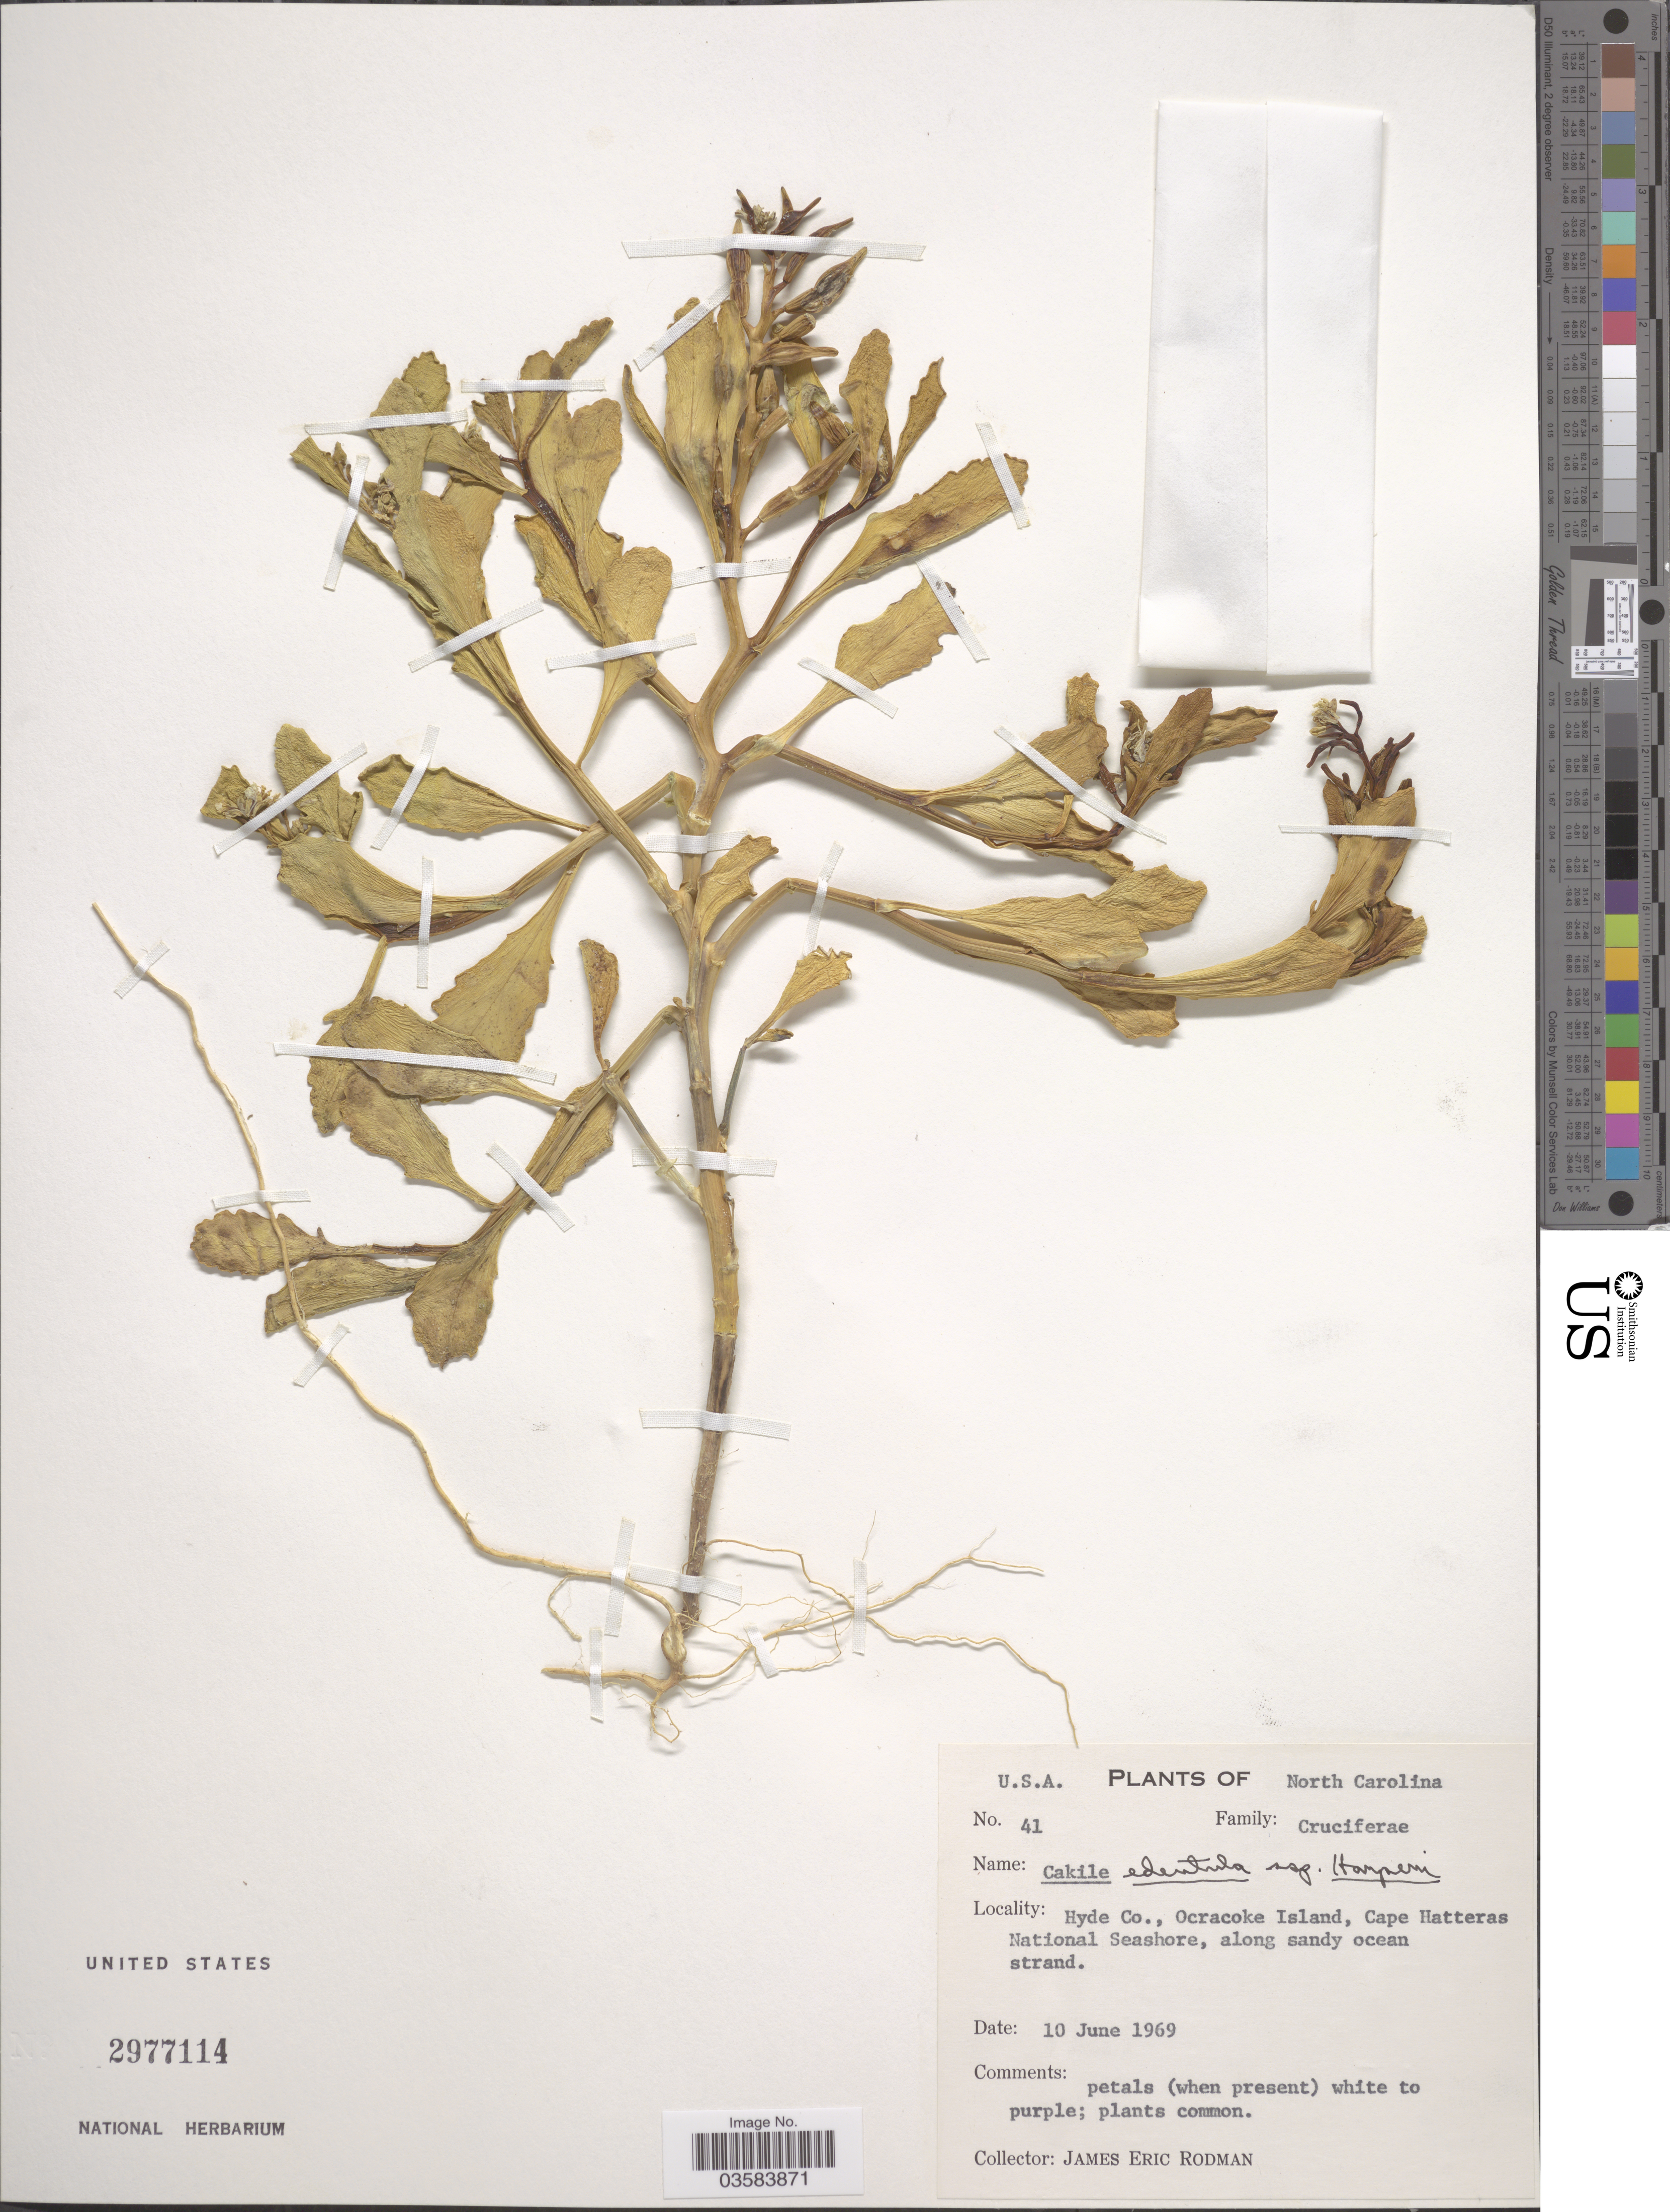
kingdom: Plantae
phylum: Tracheophyta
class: Magnoliopsida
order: Brassicales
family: Brassicaceae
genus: Cakile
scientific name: Cakile edentula subsp. harperi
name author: (Small) Rodman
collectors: J. Rodman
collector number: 41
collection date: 1969-06-10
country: United States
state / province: North Carolina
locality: Hyde Co., Ocracoke Island, Cape Hatteras National Seashore, along sandy ocean strand.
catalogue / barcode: US 2977114